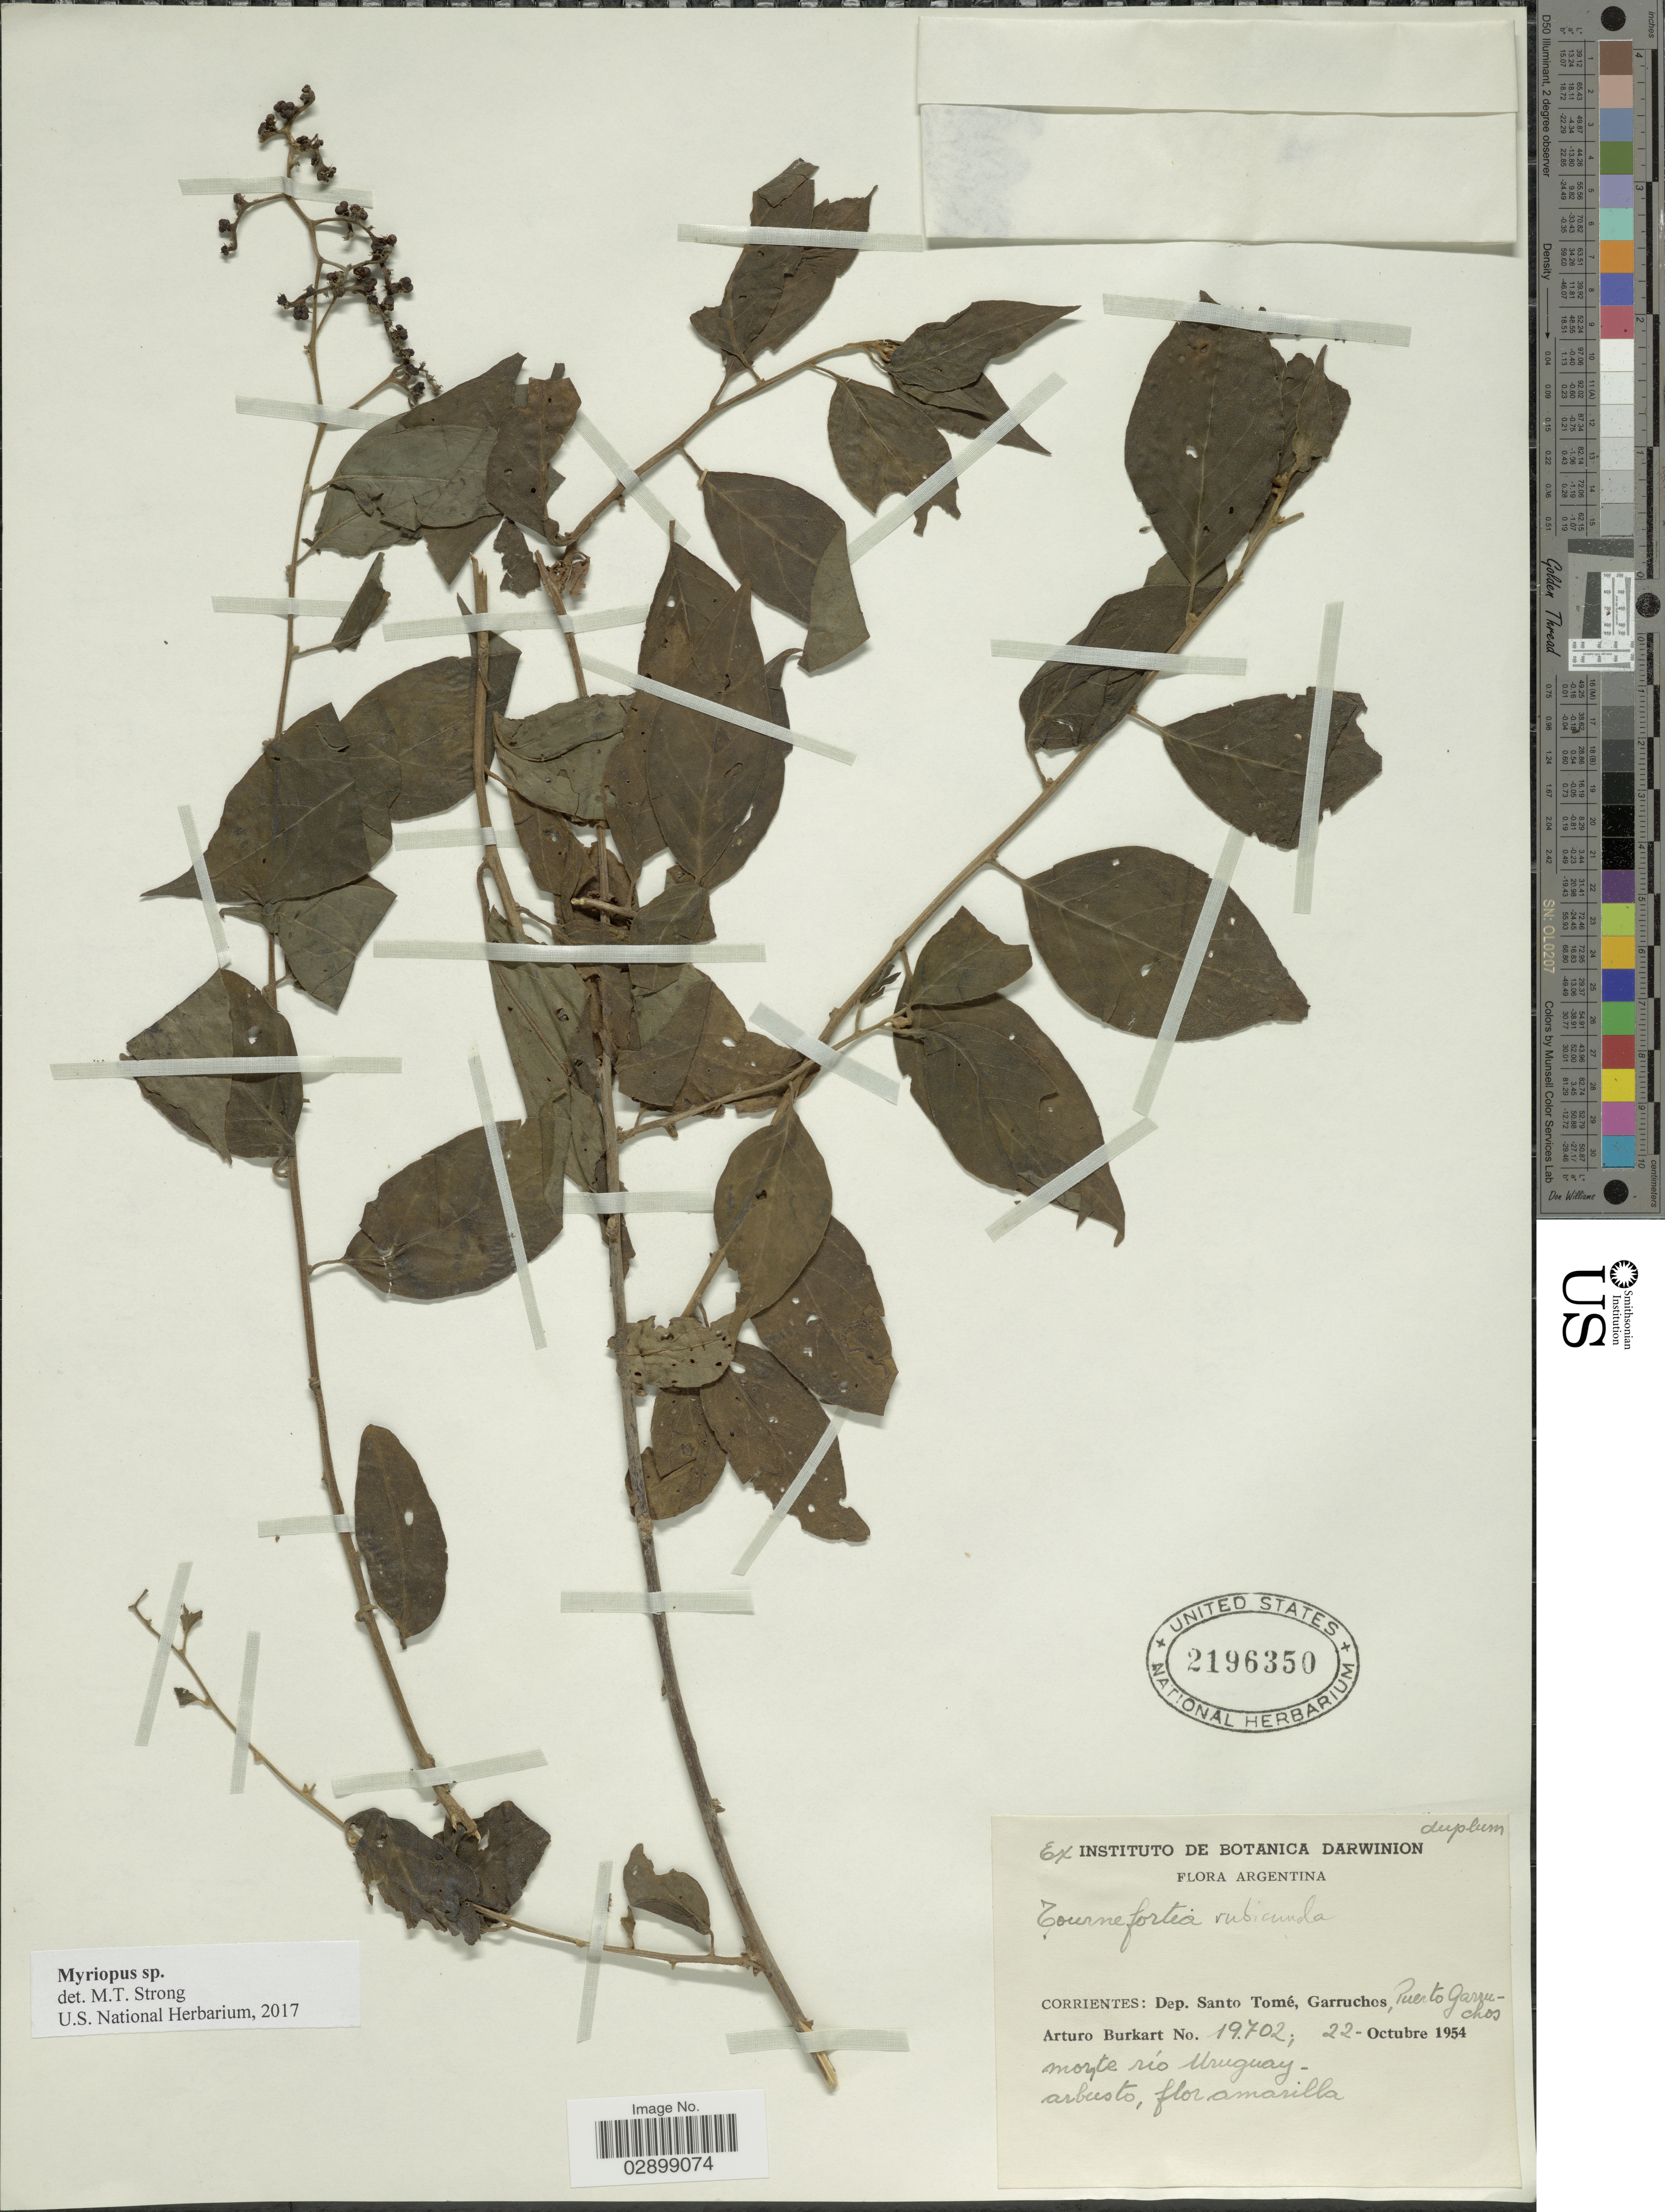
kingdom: Plantae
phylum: Tracheophyta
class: Magnoliopsida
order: Boraginales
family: Heliotropiaceae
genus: Myriopus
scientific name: Myriopus sp.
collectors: A. E. Burkart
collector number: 19702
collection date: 1954-10-22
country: Argentina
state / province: Corrientes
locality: Dep. Santo Tomé, Garruchos, Puerto Garruchos. monte río Uruguay.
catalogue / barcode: US 2196350